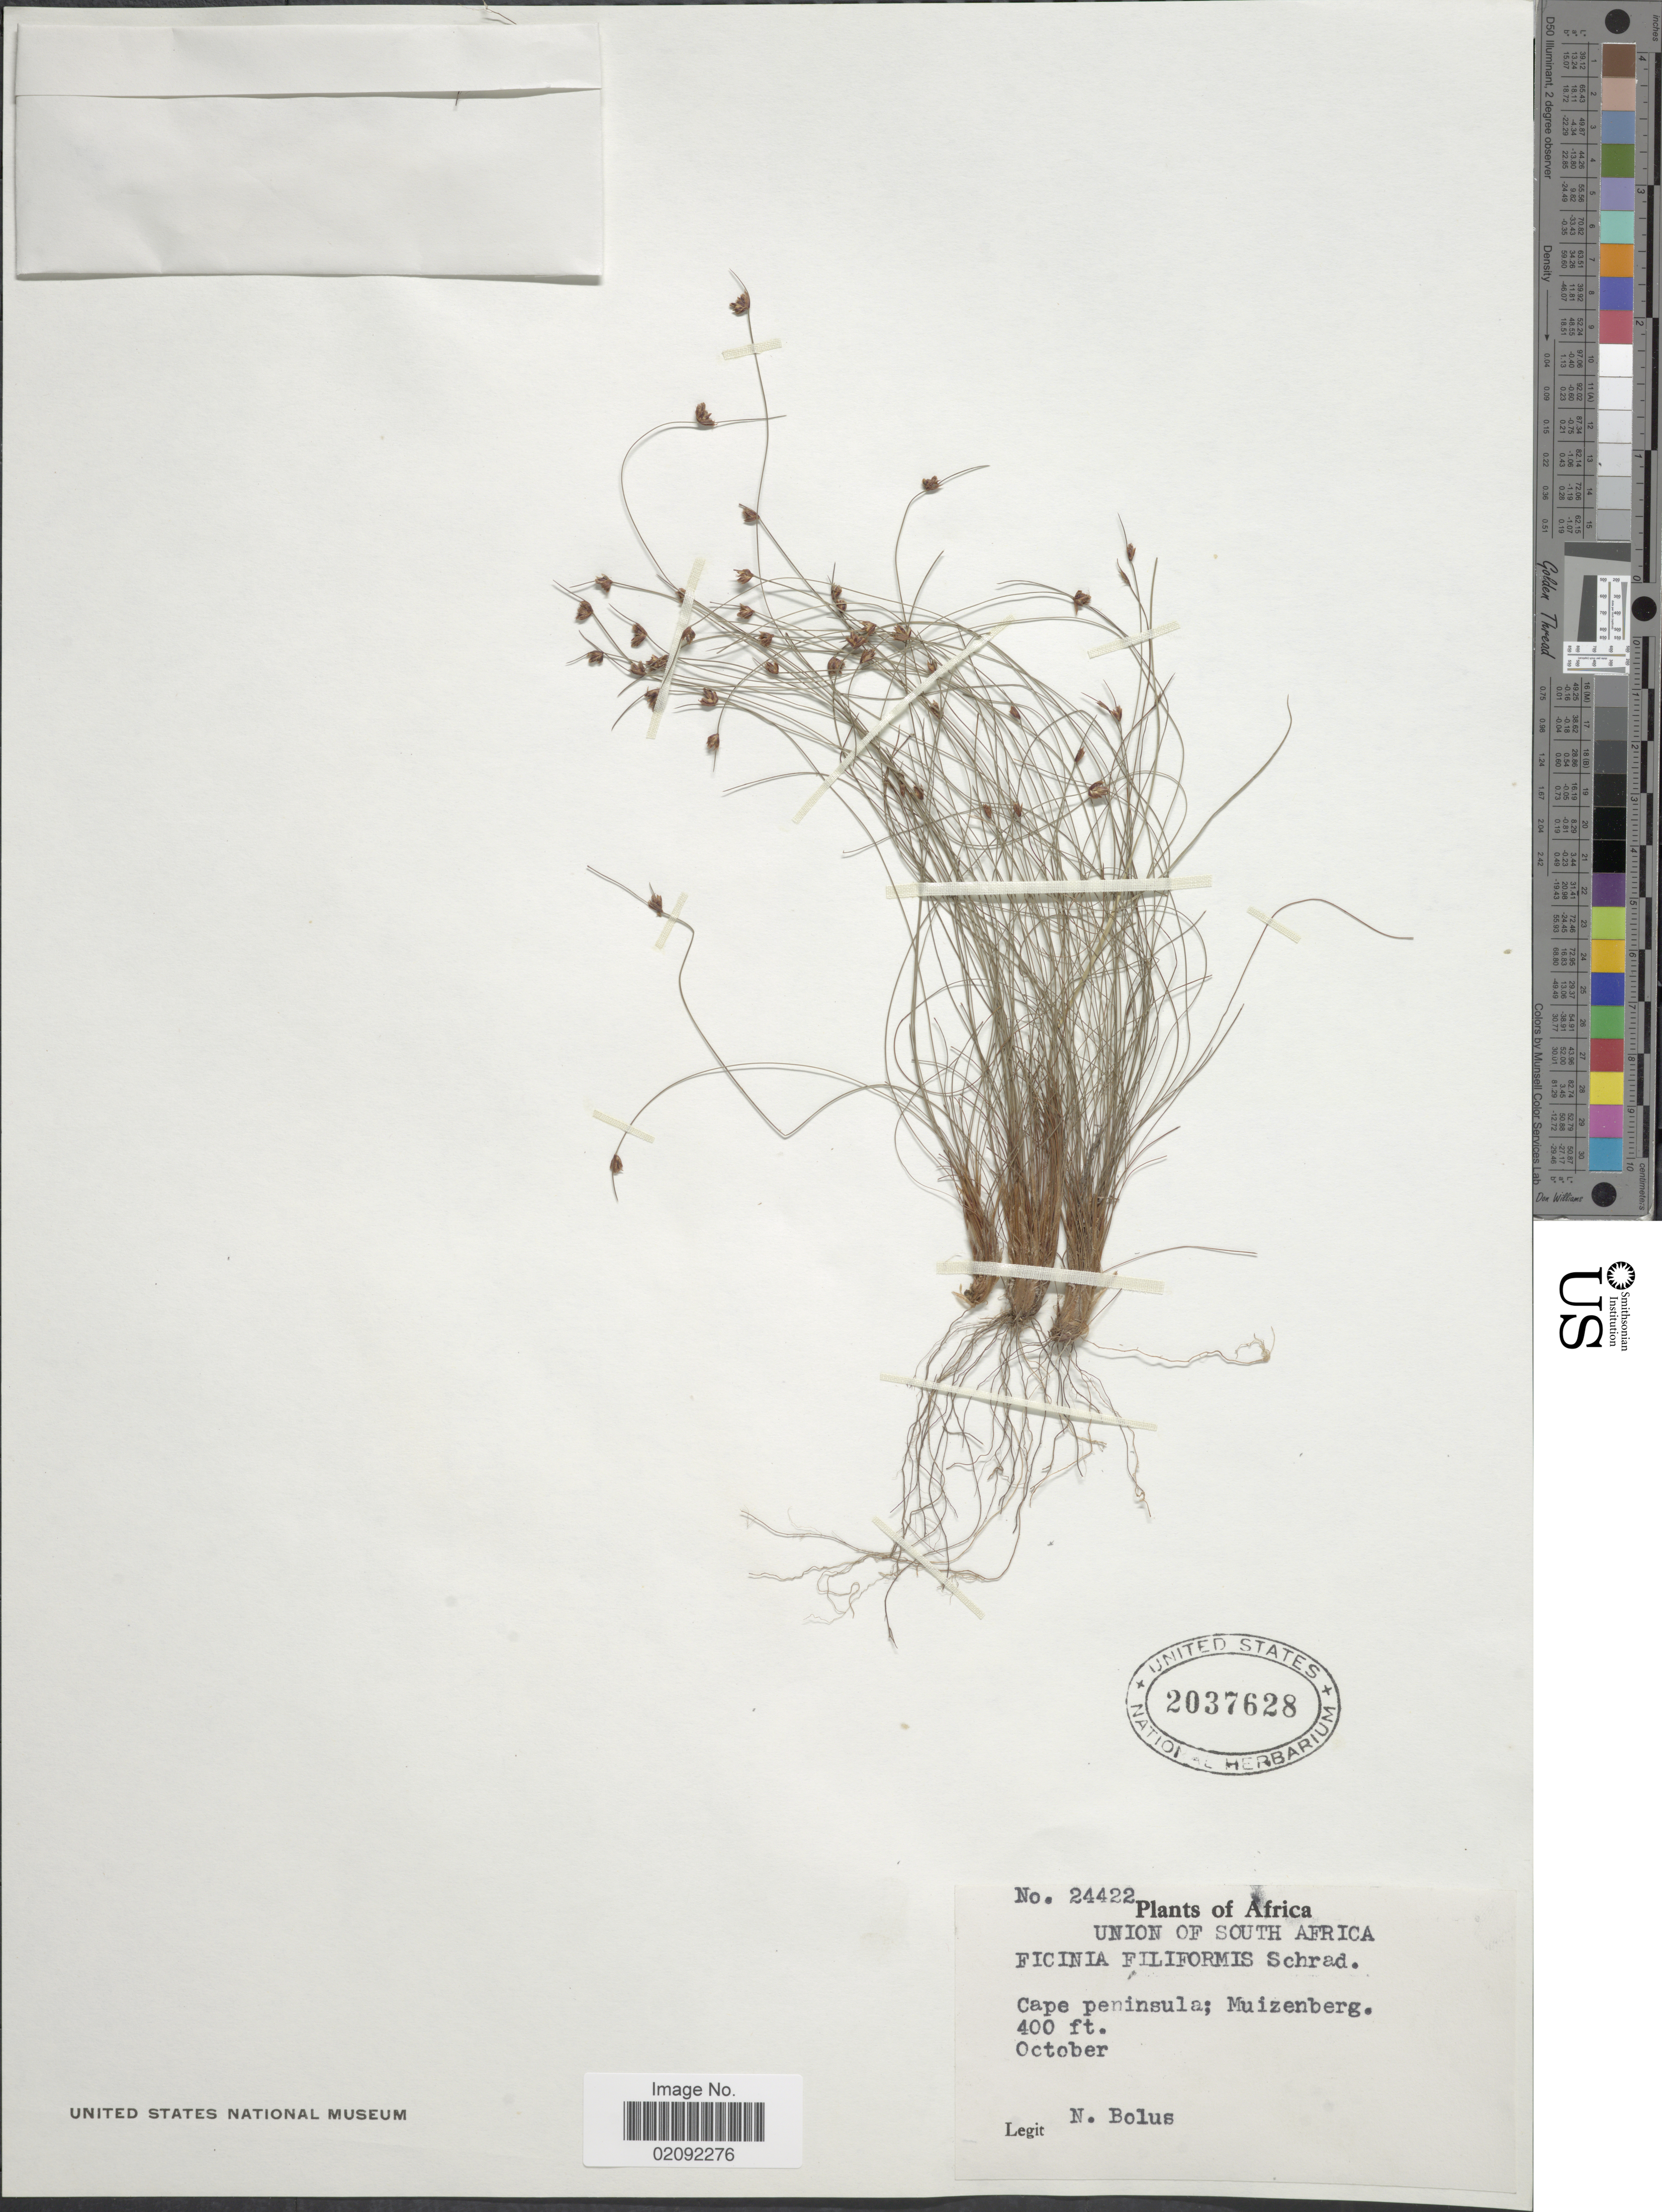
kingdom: Plantae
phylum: Tracheophyta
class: Liliopsida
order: Poales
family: Cyperaceae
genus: Ficinia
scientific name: Ficinia filiformis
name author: (Lam.) Schrad.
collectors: N. Bolus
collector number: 24422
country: South Africa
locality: Africa, Union of South Africa, Cape Peninsula; Muizenberg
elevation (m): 122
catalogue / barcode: US 2037628